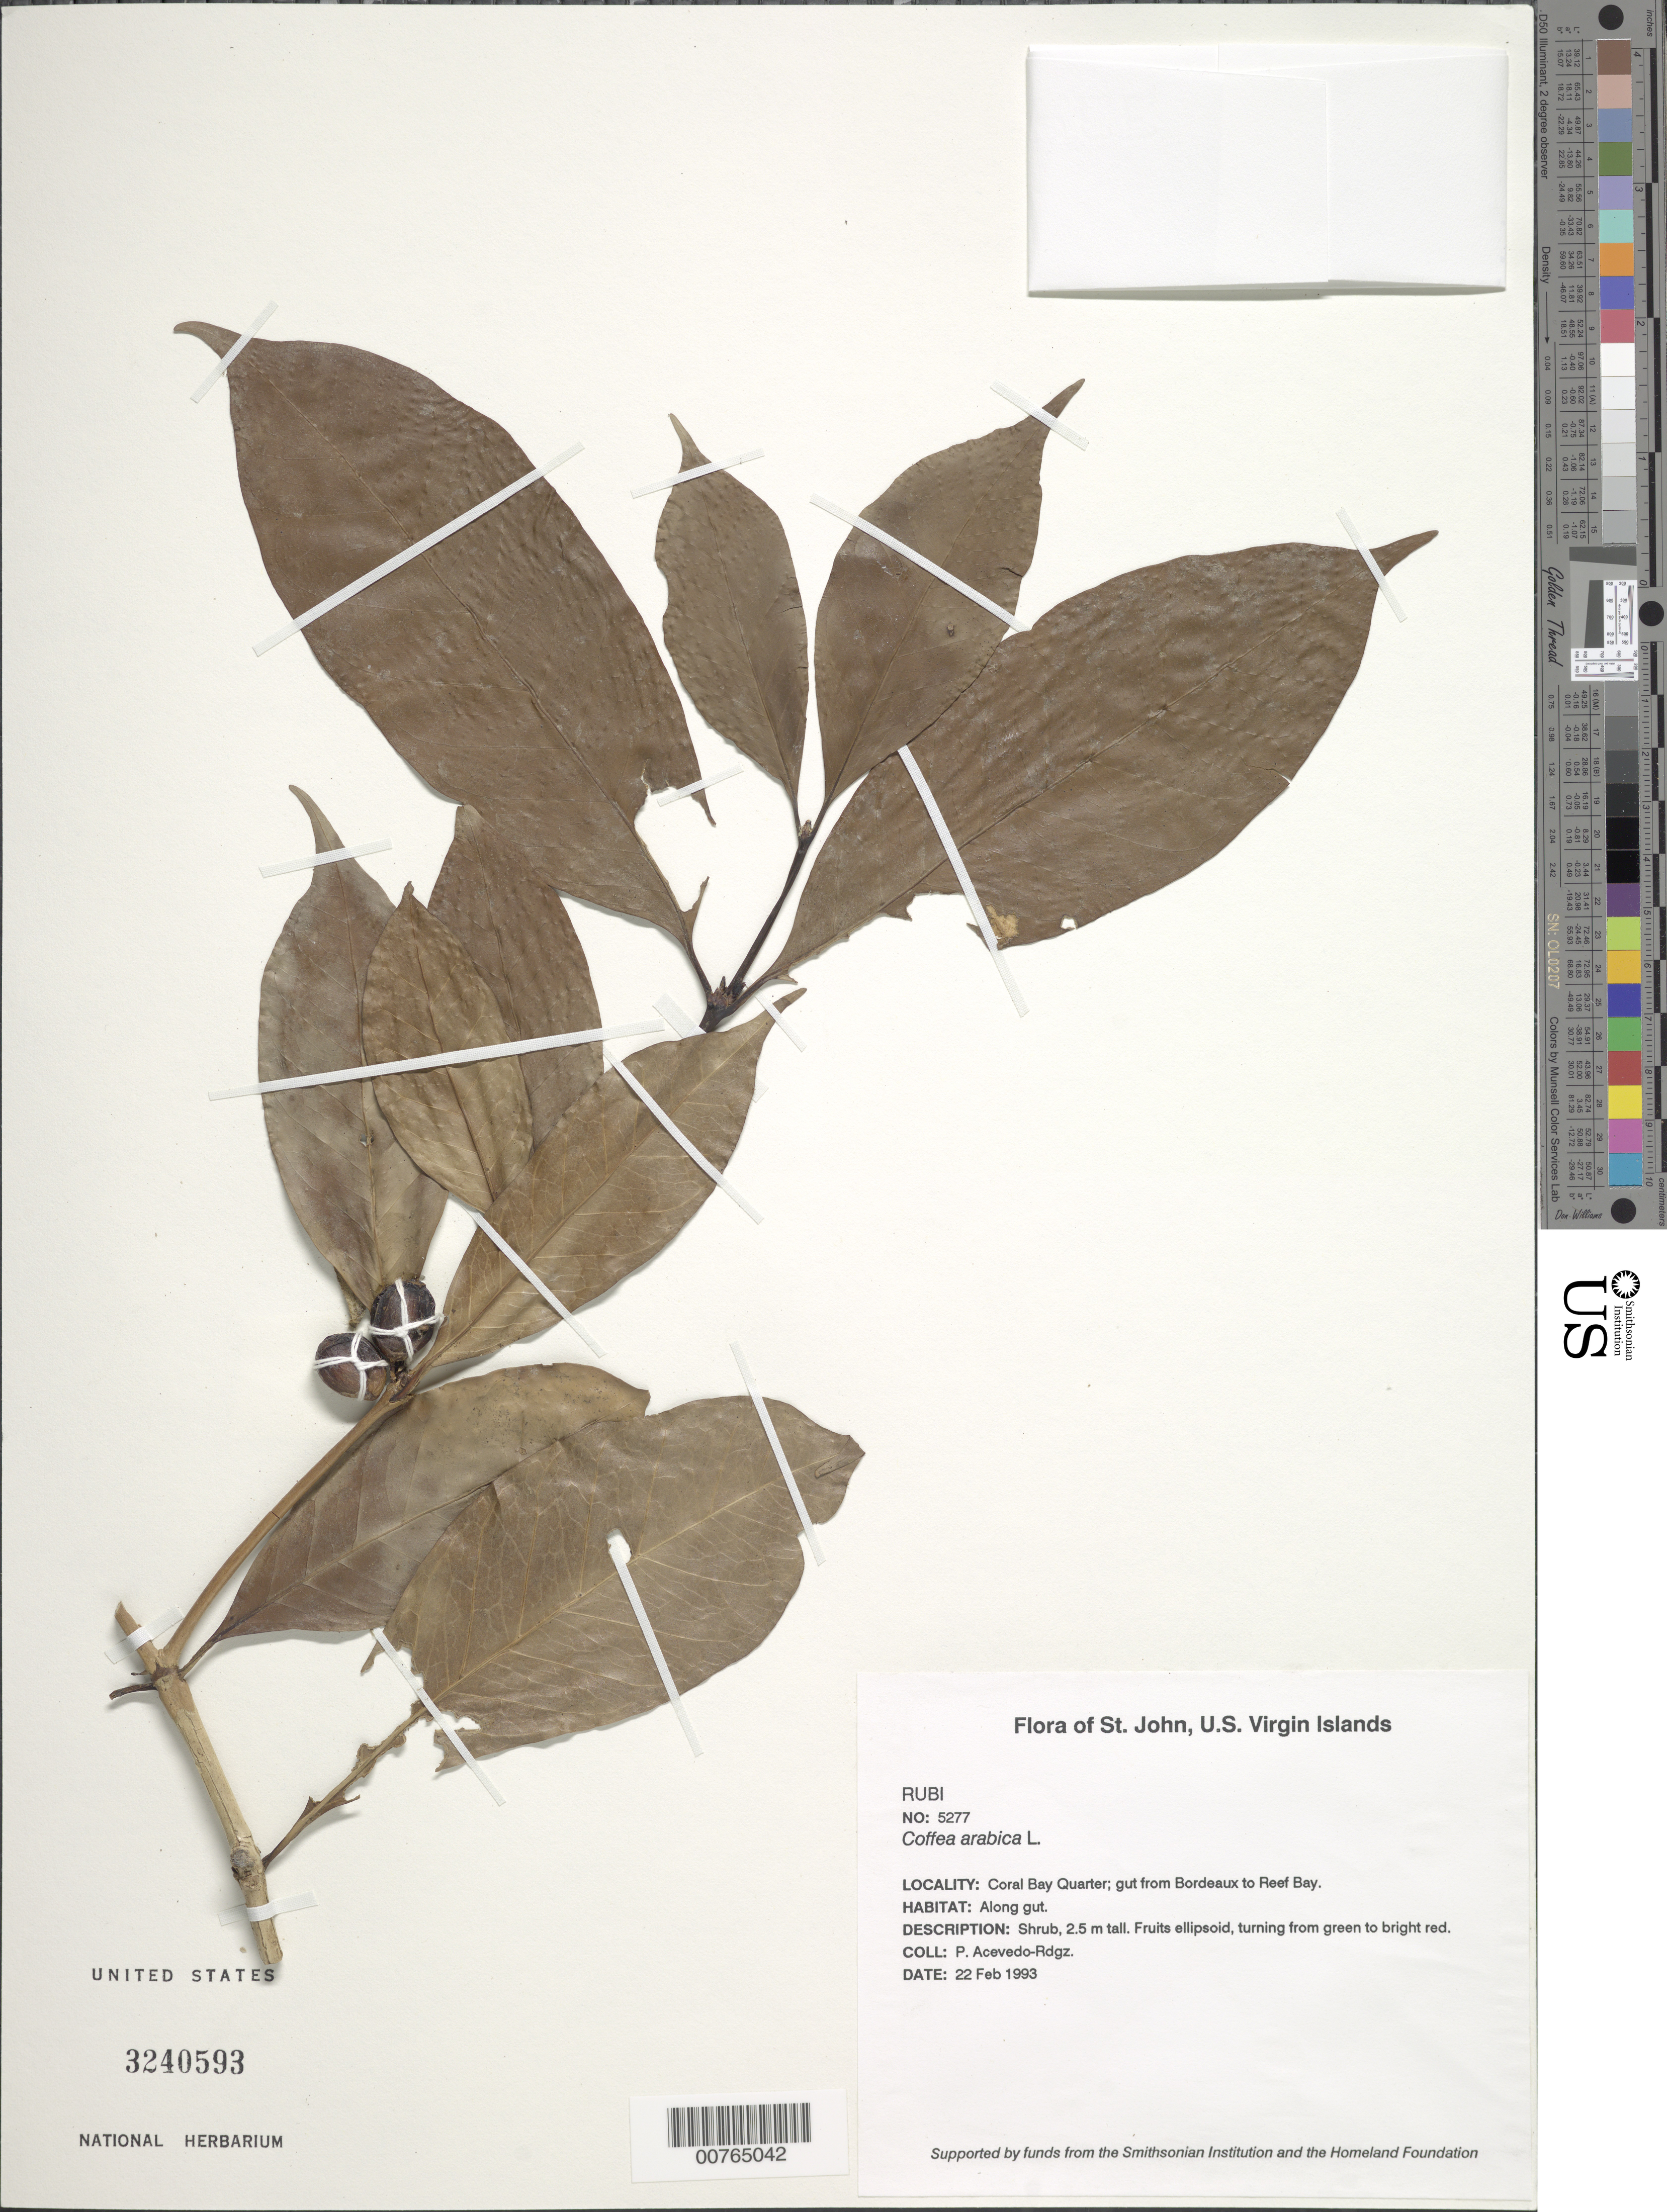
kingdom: Plantae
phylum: Tracheophyta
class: Magnoliopsida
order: Gentianales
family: Rubiaceae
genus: Coffea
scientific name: Coffea arabica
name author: L.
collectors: P. Acevedo-Rodr.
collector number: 5277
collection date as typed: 22 Feb 1993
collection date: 1993-02-22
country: U.S. Virgin Islands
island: St. John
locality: Coral Bay Quarter; gut from Bordeaux to Reef Bay.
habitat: Along gut.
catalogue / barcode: US 3240593